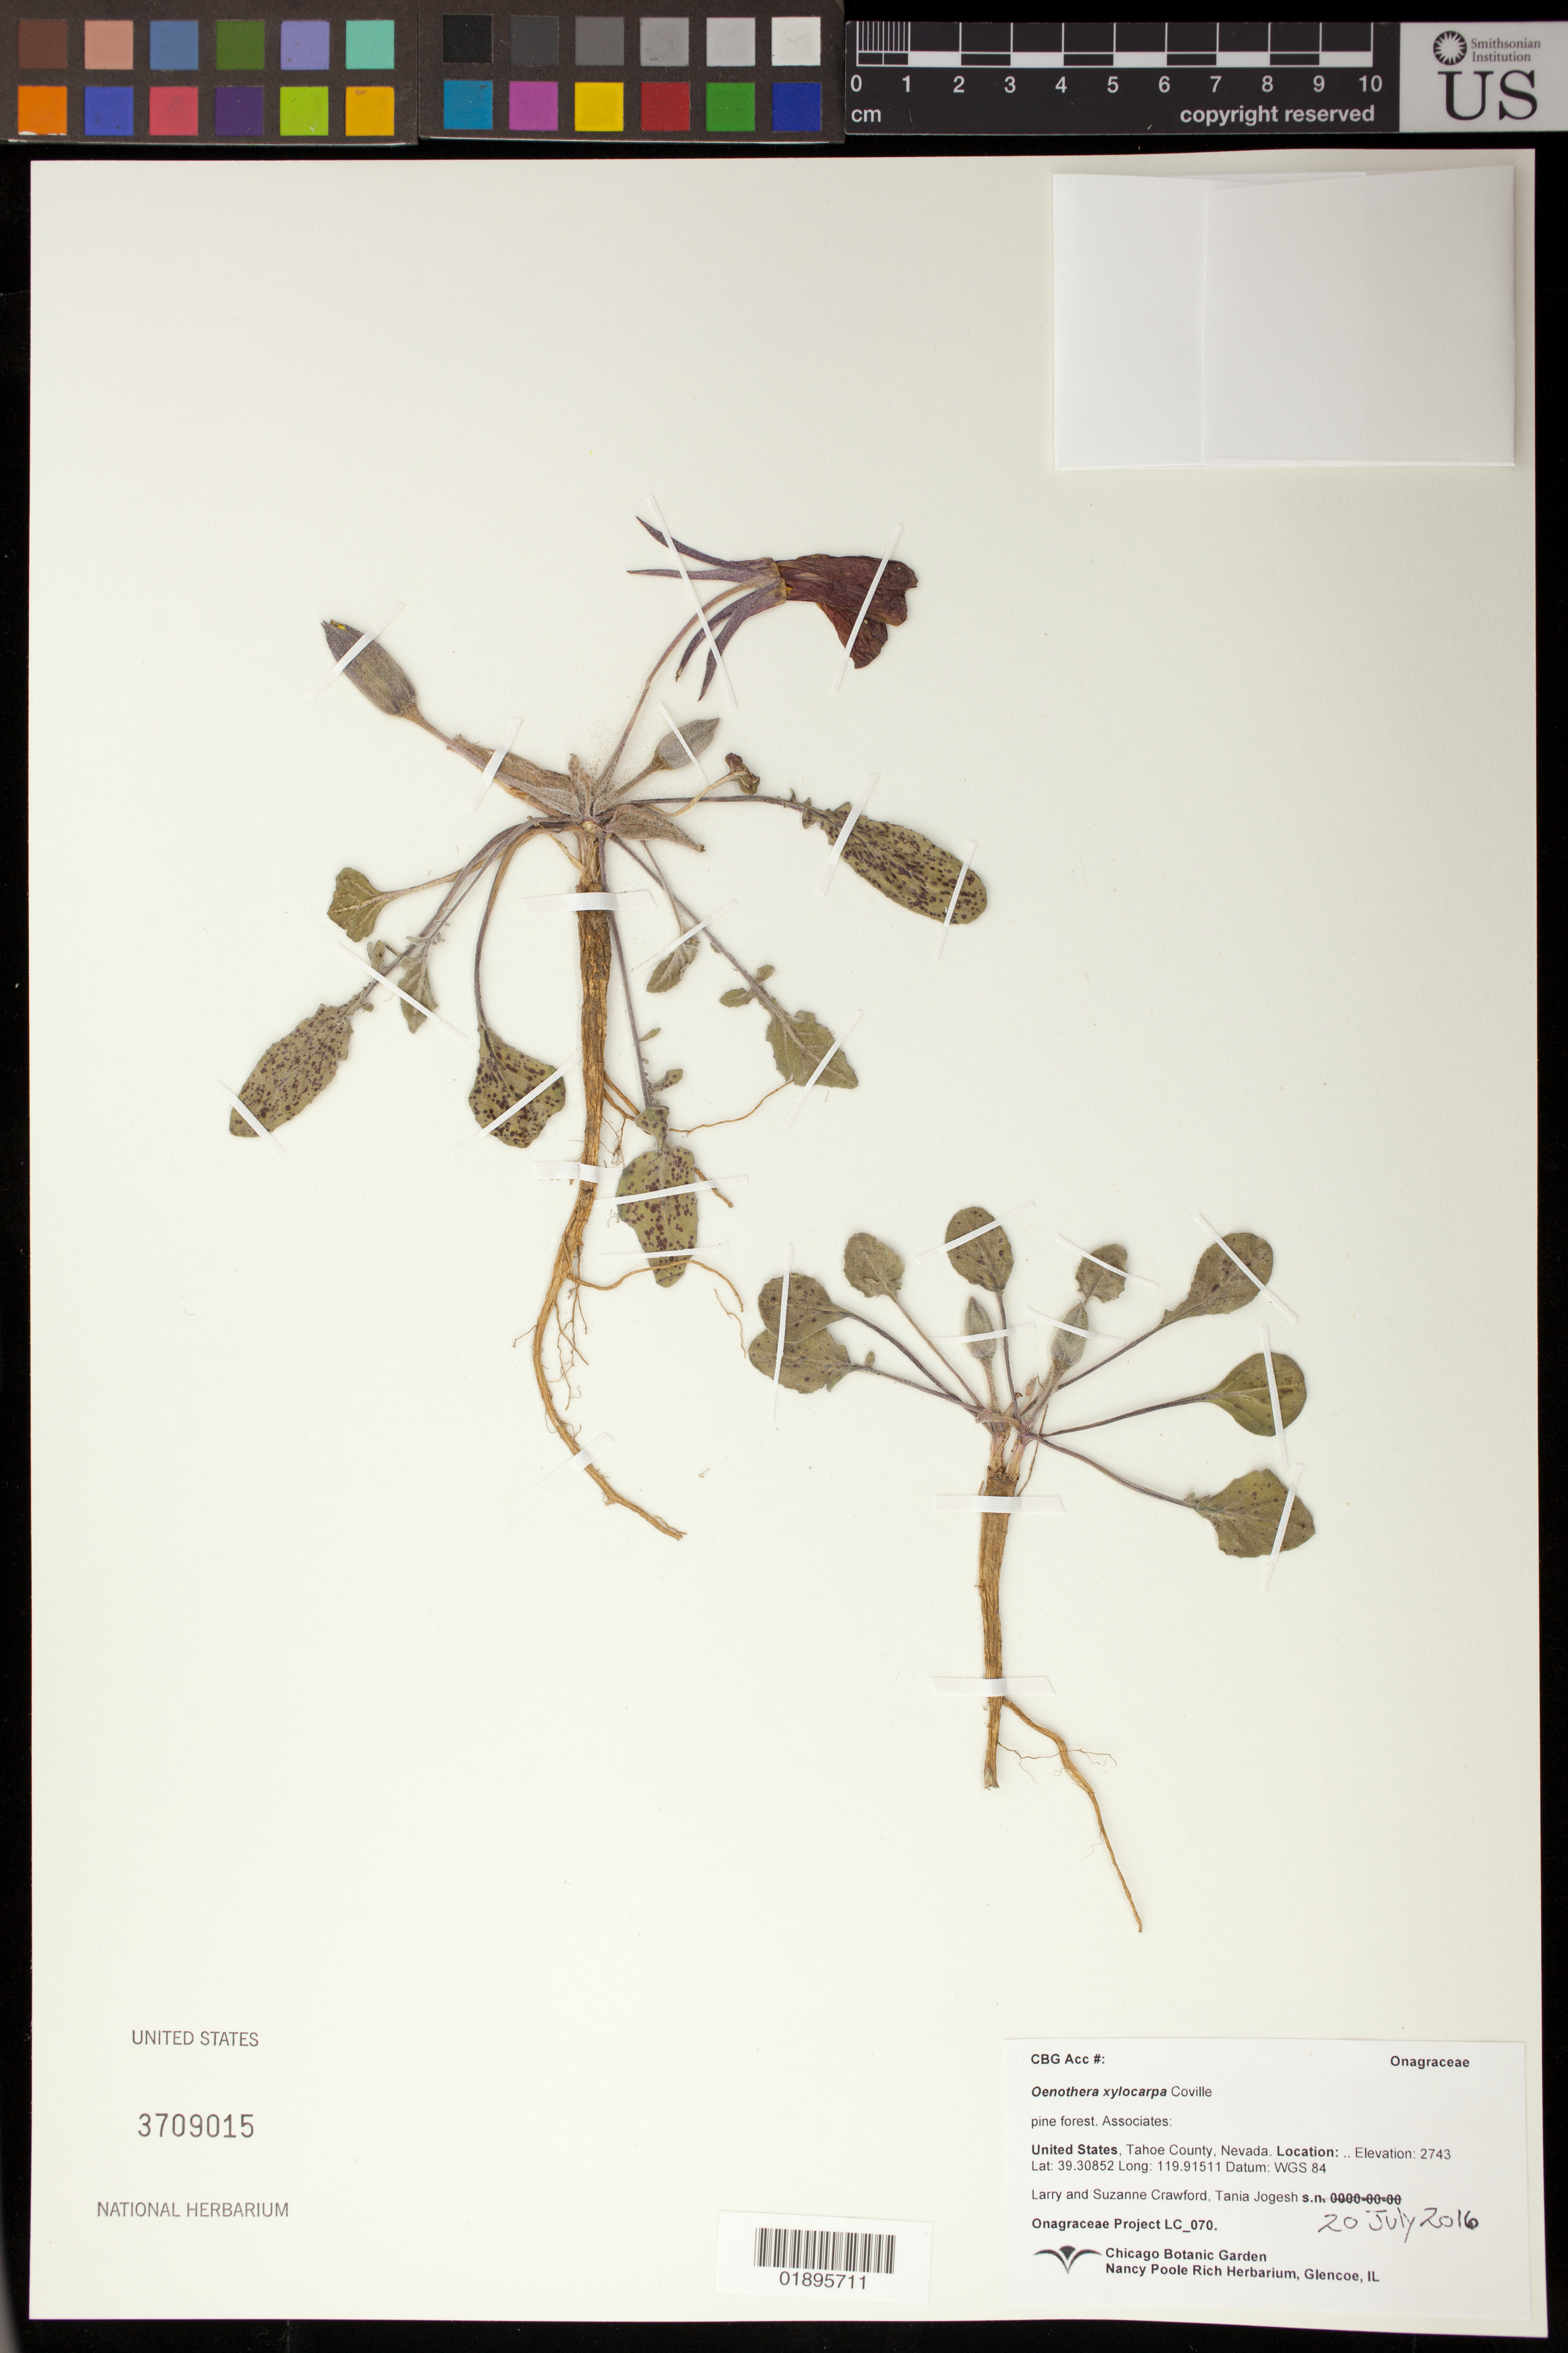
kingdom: Plantae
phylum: Tracheophyta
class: Magnoliopsida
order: Myrtales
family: Onagraceae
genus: Oenothera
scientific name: Oenothera xylocarpa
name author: Coville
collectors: L. Crawford, S. Crawford & T. Jogesh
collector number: LC 070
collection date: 2016-07-20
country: United States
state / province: Nevada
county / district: Tahoe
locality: Tamarack Peak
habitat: pine forest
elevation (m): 2743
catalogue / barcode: US 3709015